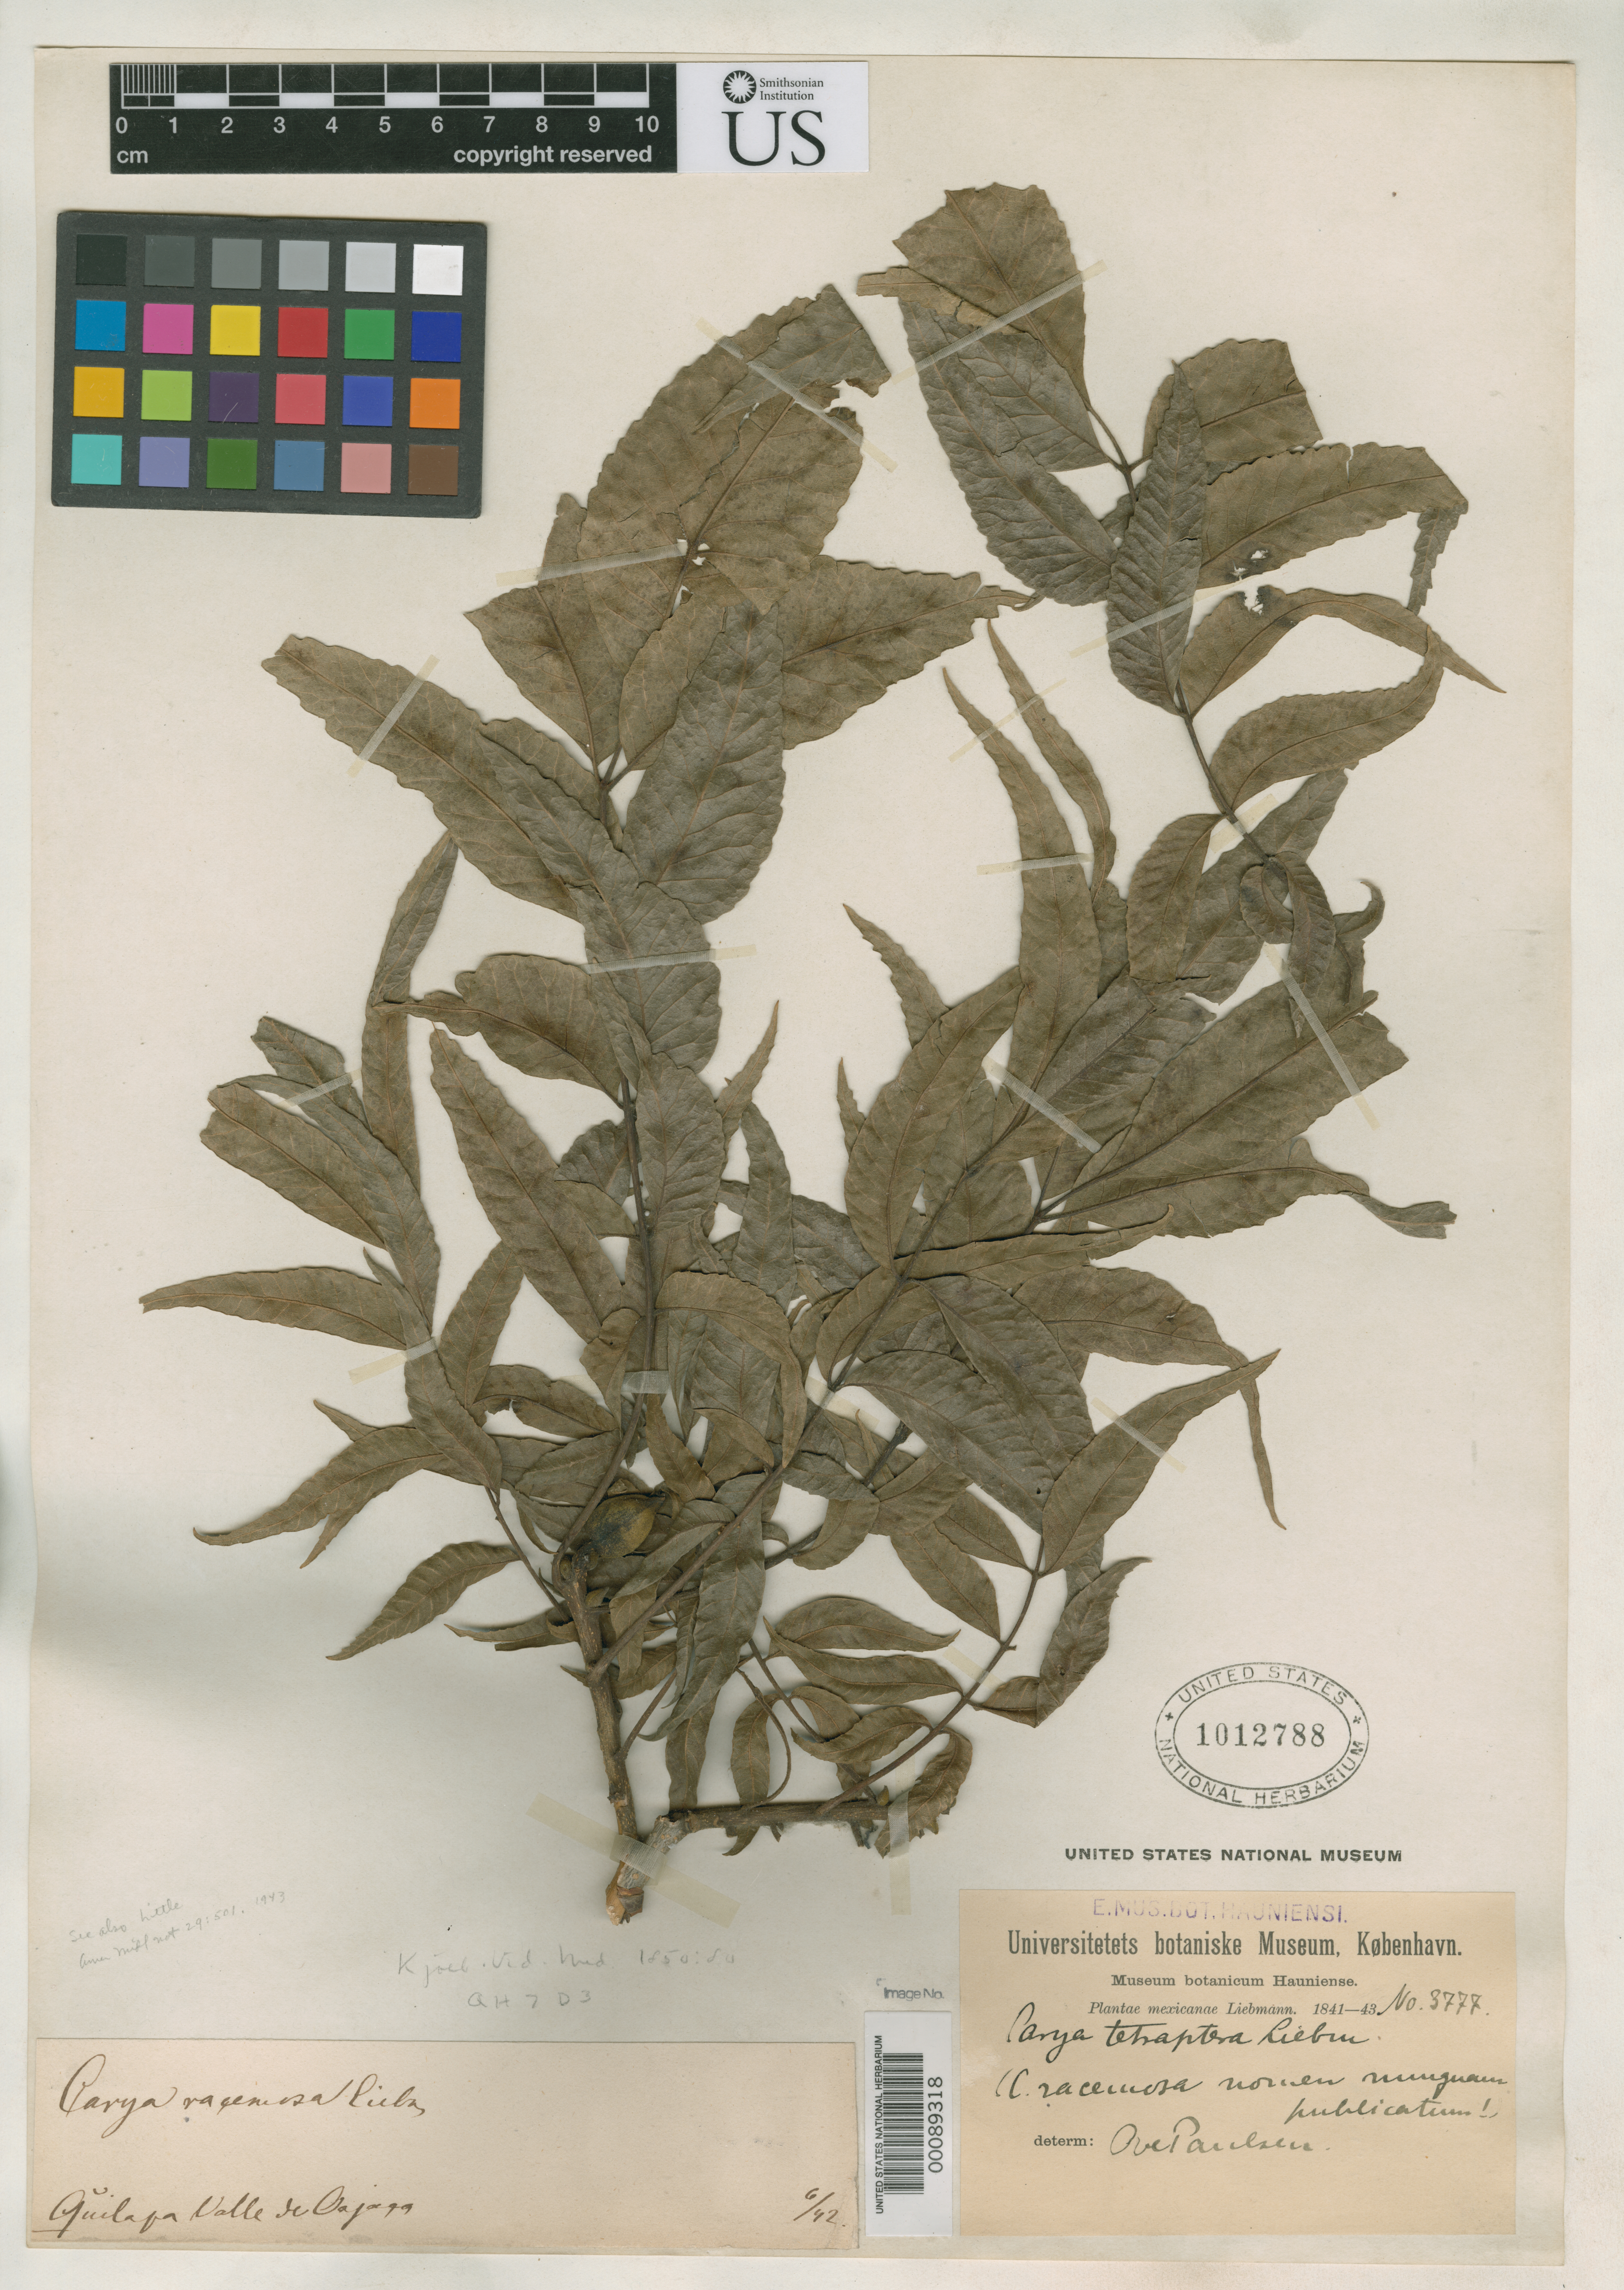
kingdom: Plantae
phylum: Tracheophyta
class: Magnoliopsida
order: Fagales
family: Juglandaceae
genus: Carya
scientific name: Carya tetraptera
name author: Liebm.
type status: Type Fragment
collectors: F. M. Liebmann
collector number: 3777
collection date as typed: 1841 to -- --- 1843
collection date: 1841/1843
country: Mexico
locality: E of Monserrat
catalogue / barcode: US 1012788